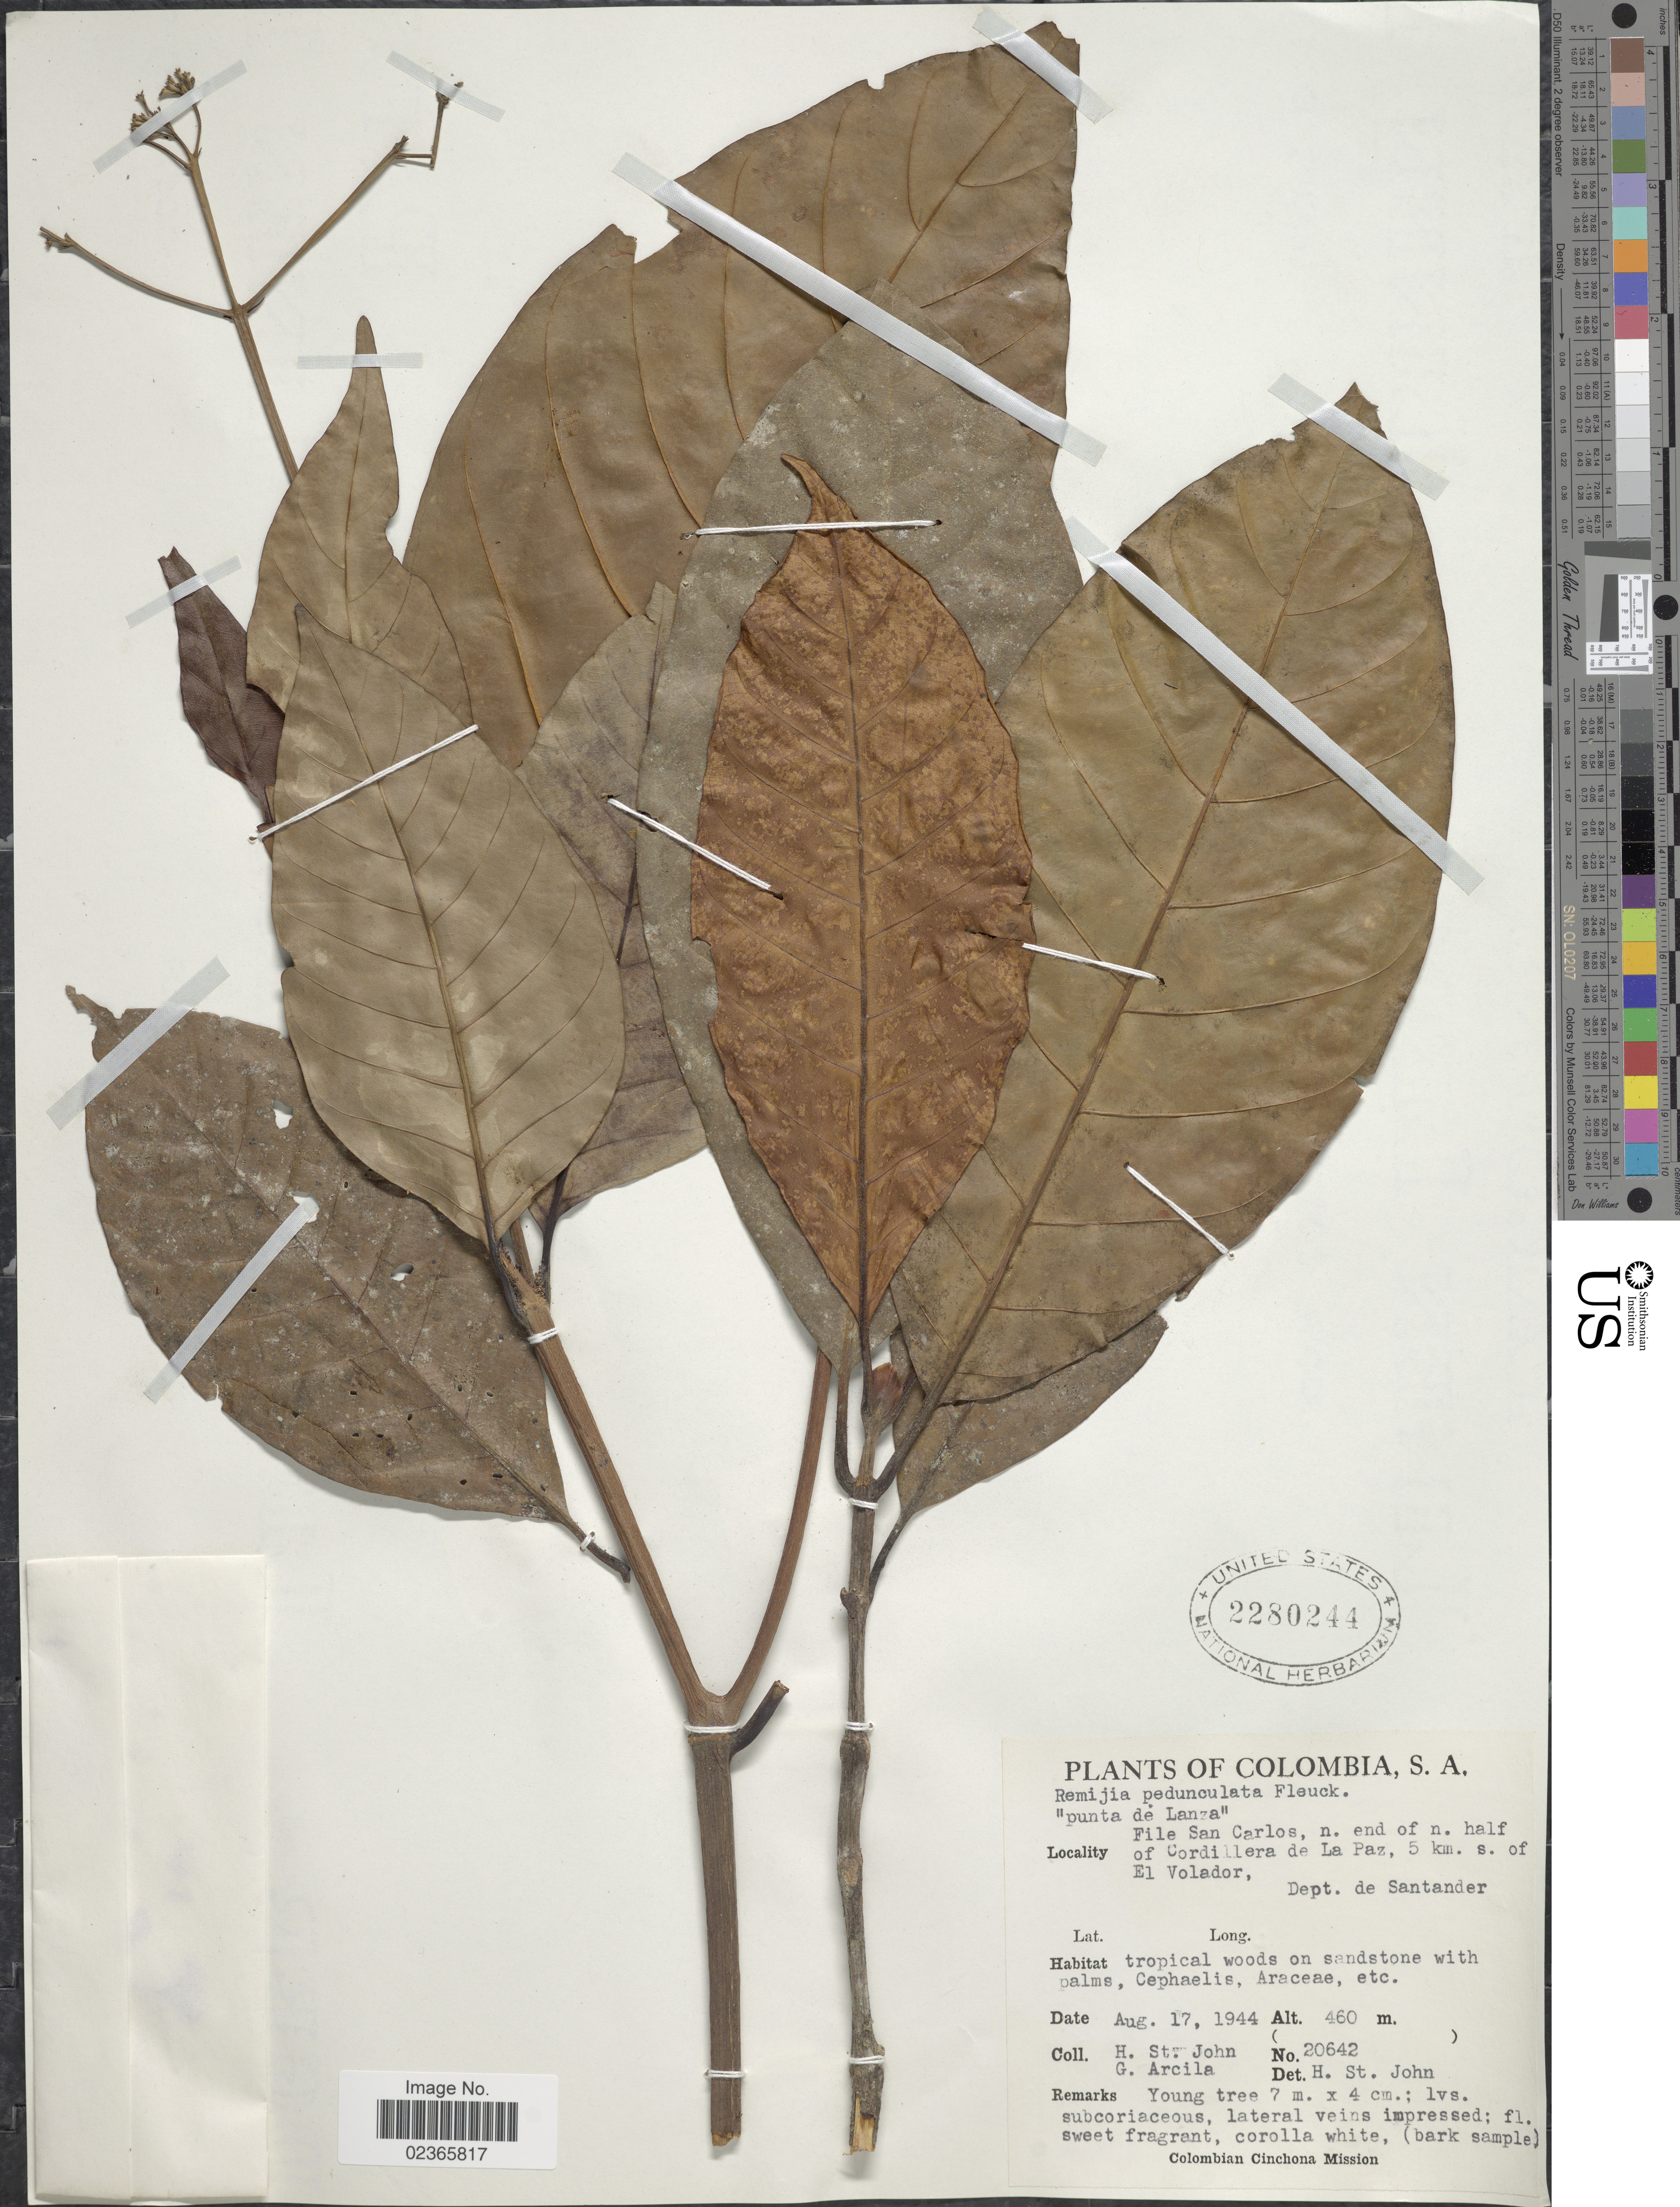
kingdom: Plantae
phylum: Tracheophyta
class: Magnoliopsida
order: Gentianales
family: Rubiaceae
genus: Remijia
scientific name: Remijia pedunculata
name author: (H. Karst.) Fluck.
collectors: H. St. John & G. Arcila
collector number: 20642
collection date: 1944-08-17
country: Colombia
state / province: Santander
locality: File San Carlos, n. end of n. half of Cordillera de La Paz, 5 km. s. of El Volador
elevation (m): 460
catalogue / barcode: US 2280244